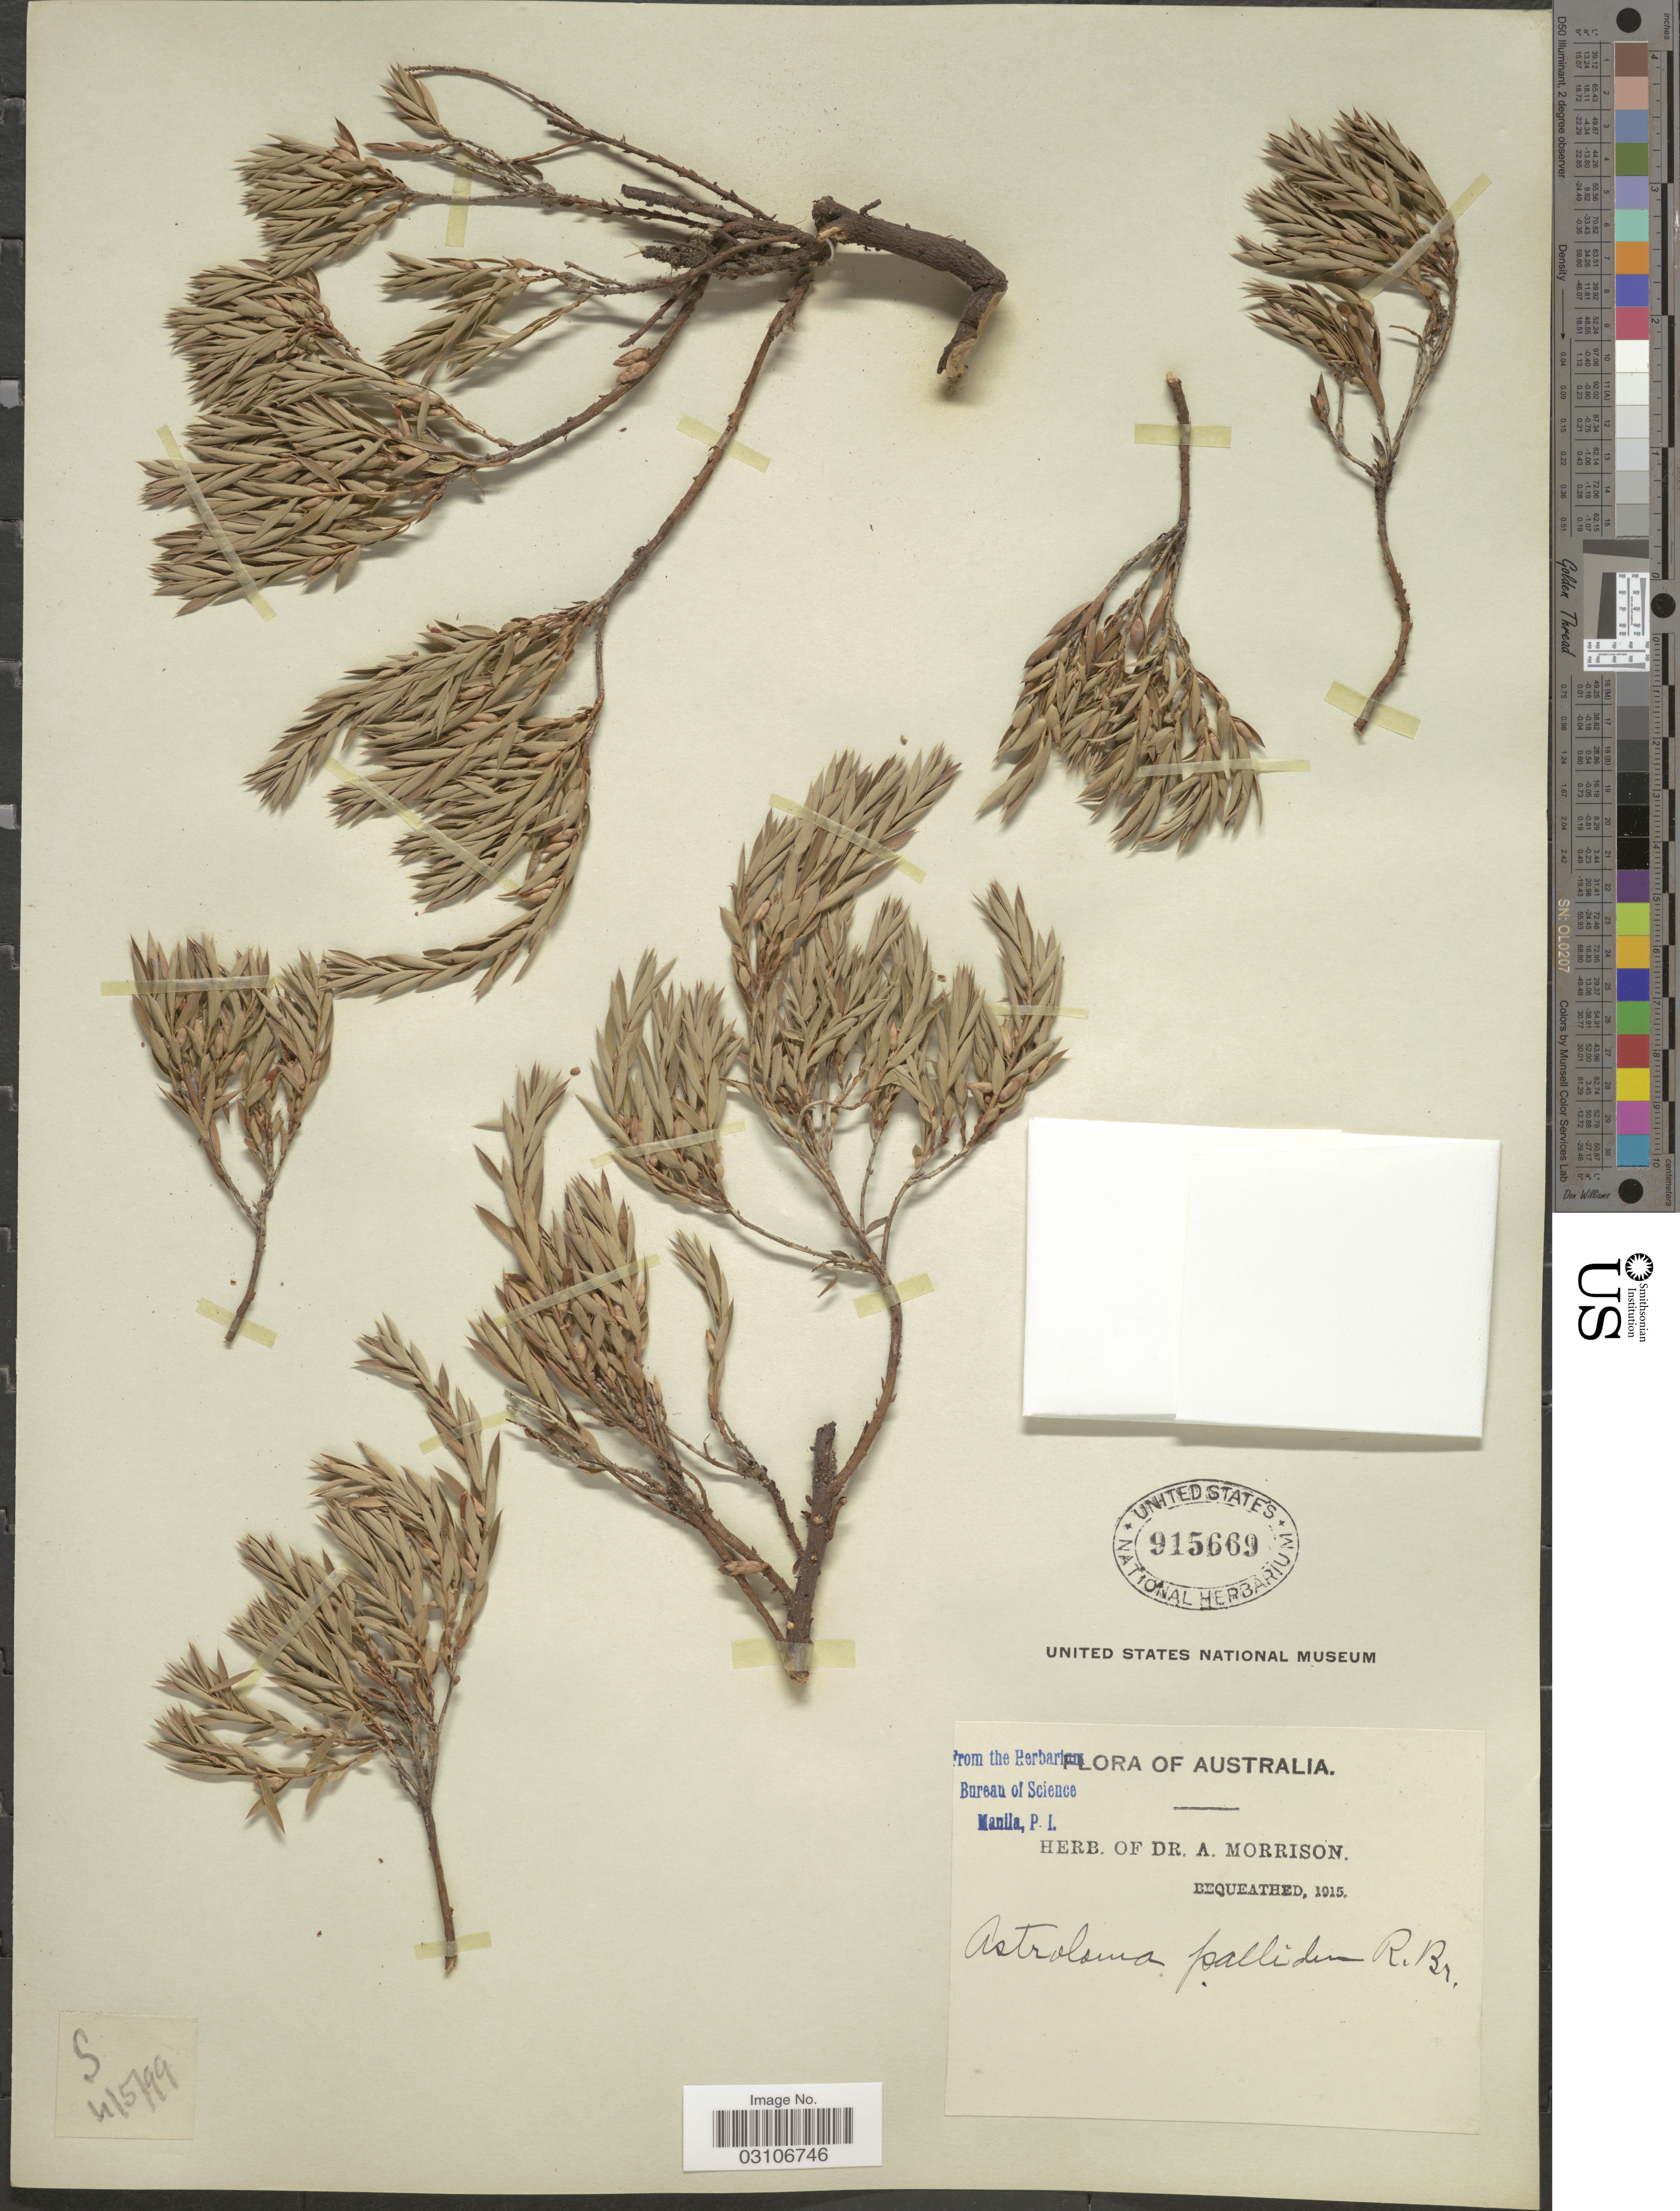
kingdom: Plantae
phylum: Tracheophyta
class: Magnoliopsida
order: Ericales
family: Ericaceae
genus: Astroloma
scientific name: Astroloma pallidum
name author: R. Br.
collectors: ex herb. Dr. A. Morrison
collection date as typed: Transcribed d/m/y: 4/5/99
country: Australia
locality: S.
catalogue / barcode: US 915669